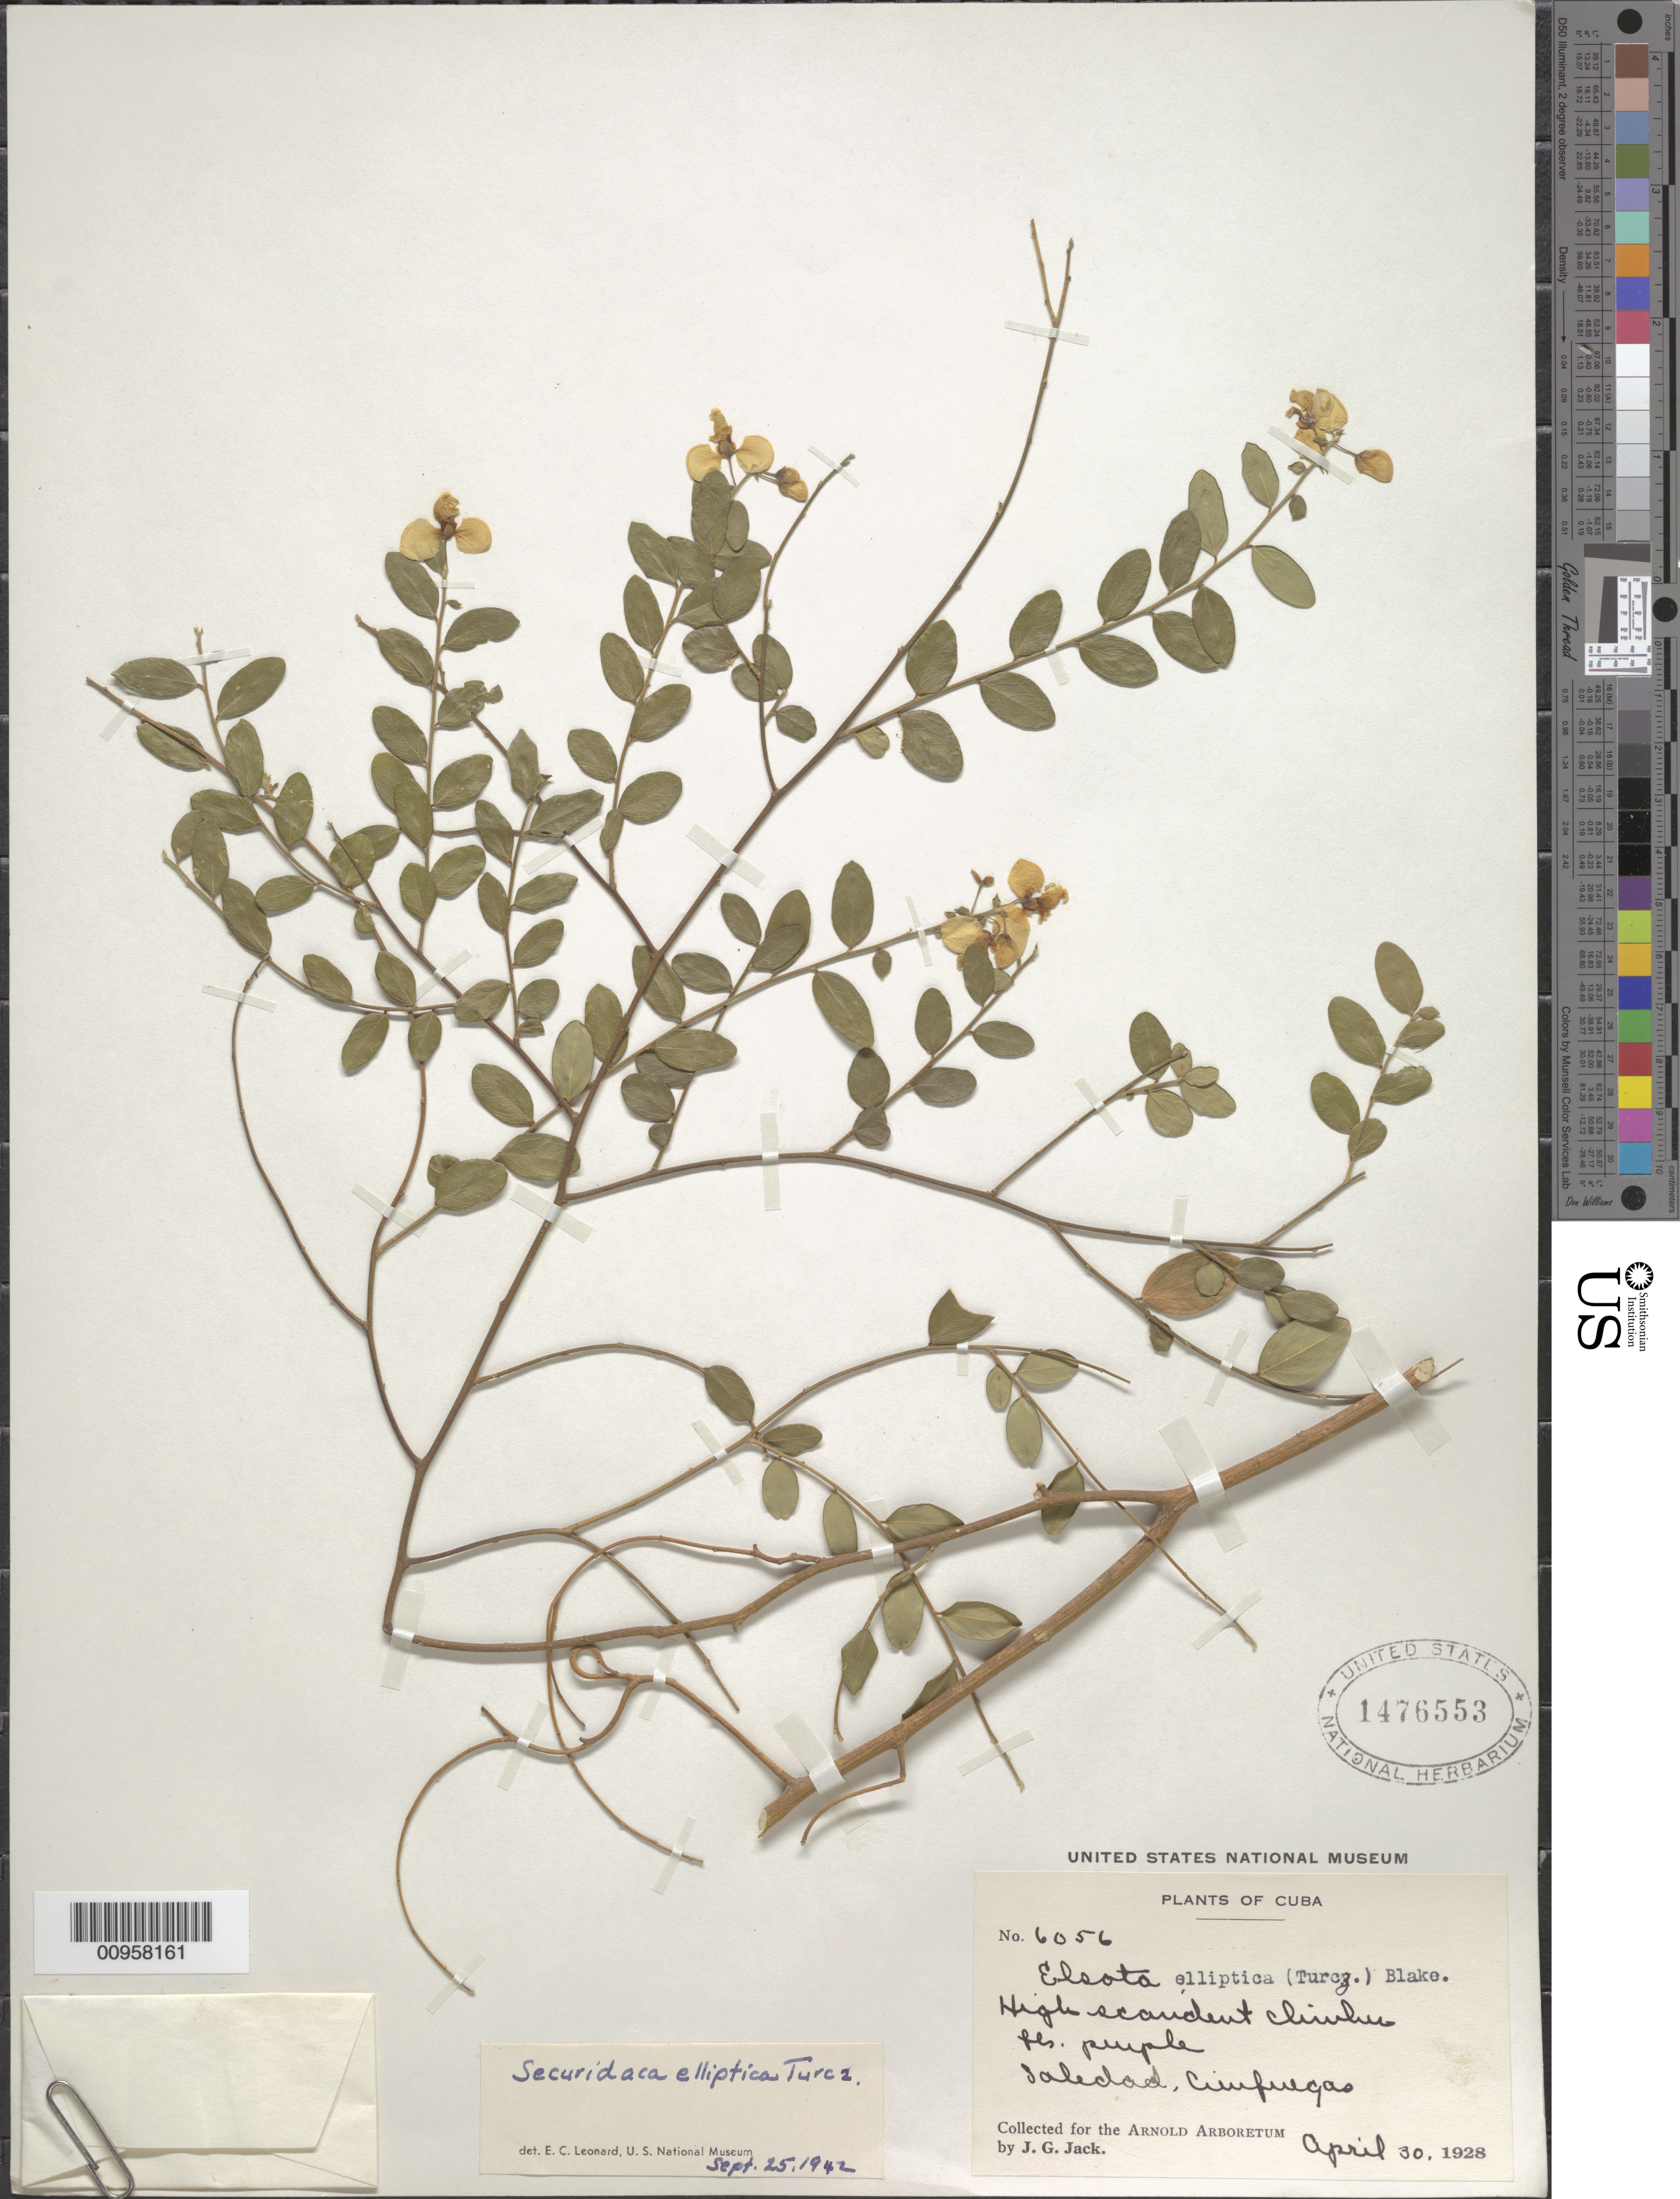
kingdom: Plantae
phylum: Tracheophyta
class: Magnoliopsida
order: Fabales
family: Polygalaceae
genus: Securidaca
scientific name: Securidaca elliptica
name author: Turcz.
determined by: Leonard, Emery C., (US)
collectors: J. G. Jack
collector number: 6056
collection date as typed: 30 Apr 1928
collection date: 1928-04-30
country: Cuba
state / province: Cienfuegos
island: Cuba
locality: Soledad, Cienfuegos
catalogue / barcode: US 1476553